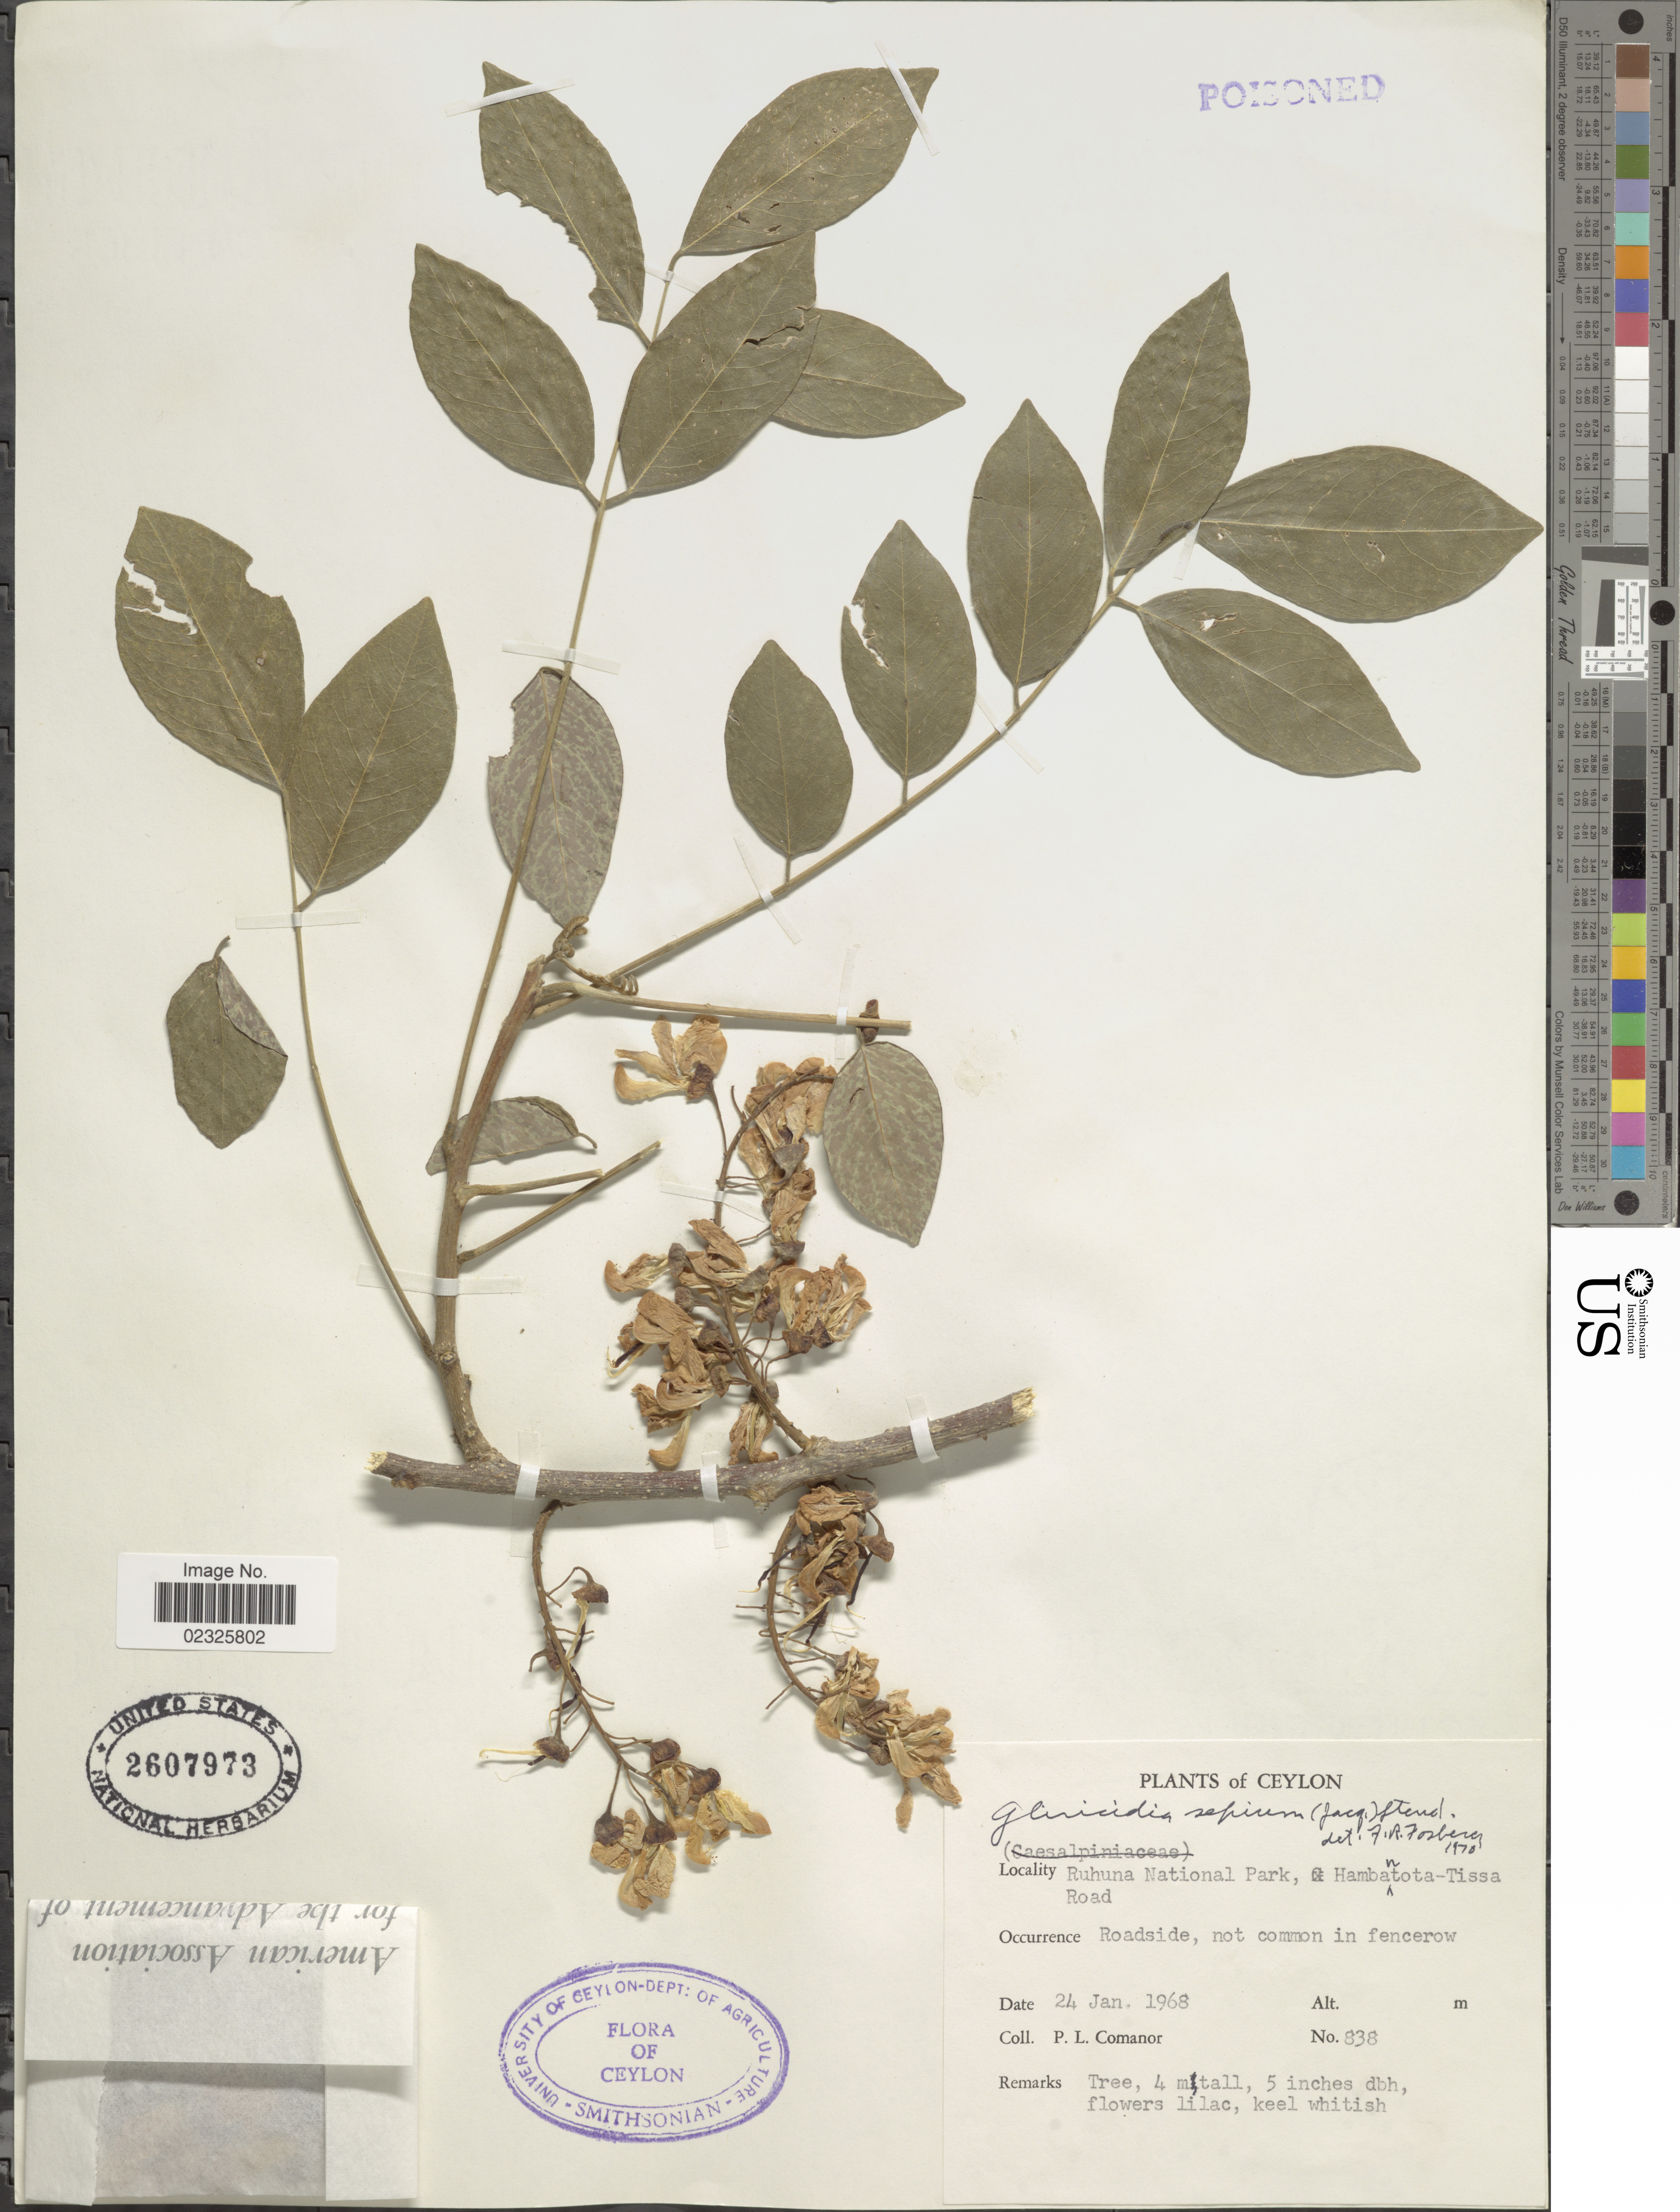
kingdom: Plantae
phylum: Tracheophyta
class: Magnoliopsida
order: Fabales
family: Fabaceae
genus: Gliricidia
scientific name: Gliricidia sepium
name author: (Jacq.) Kunth ex Walp.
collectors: P. Comanor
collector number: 838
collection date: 1968-01-24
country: Sri Lanka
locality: Ceylon. Rahuna National Park, Hambantota- Tissa Road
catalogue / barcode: US 2607973